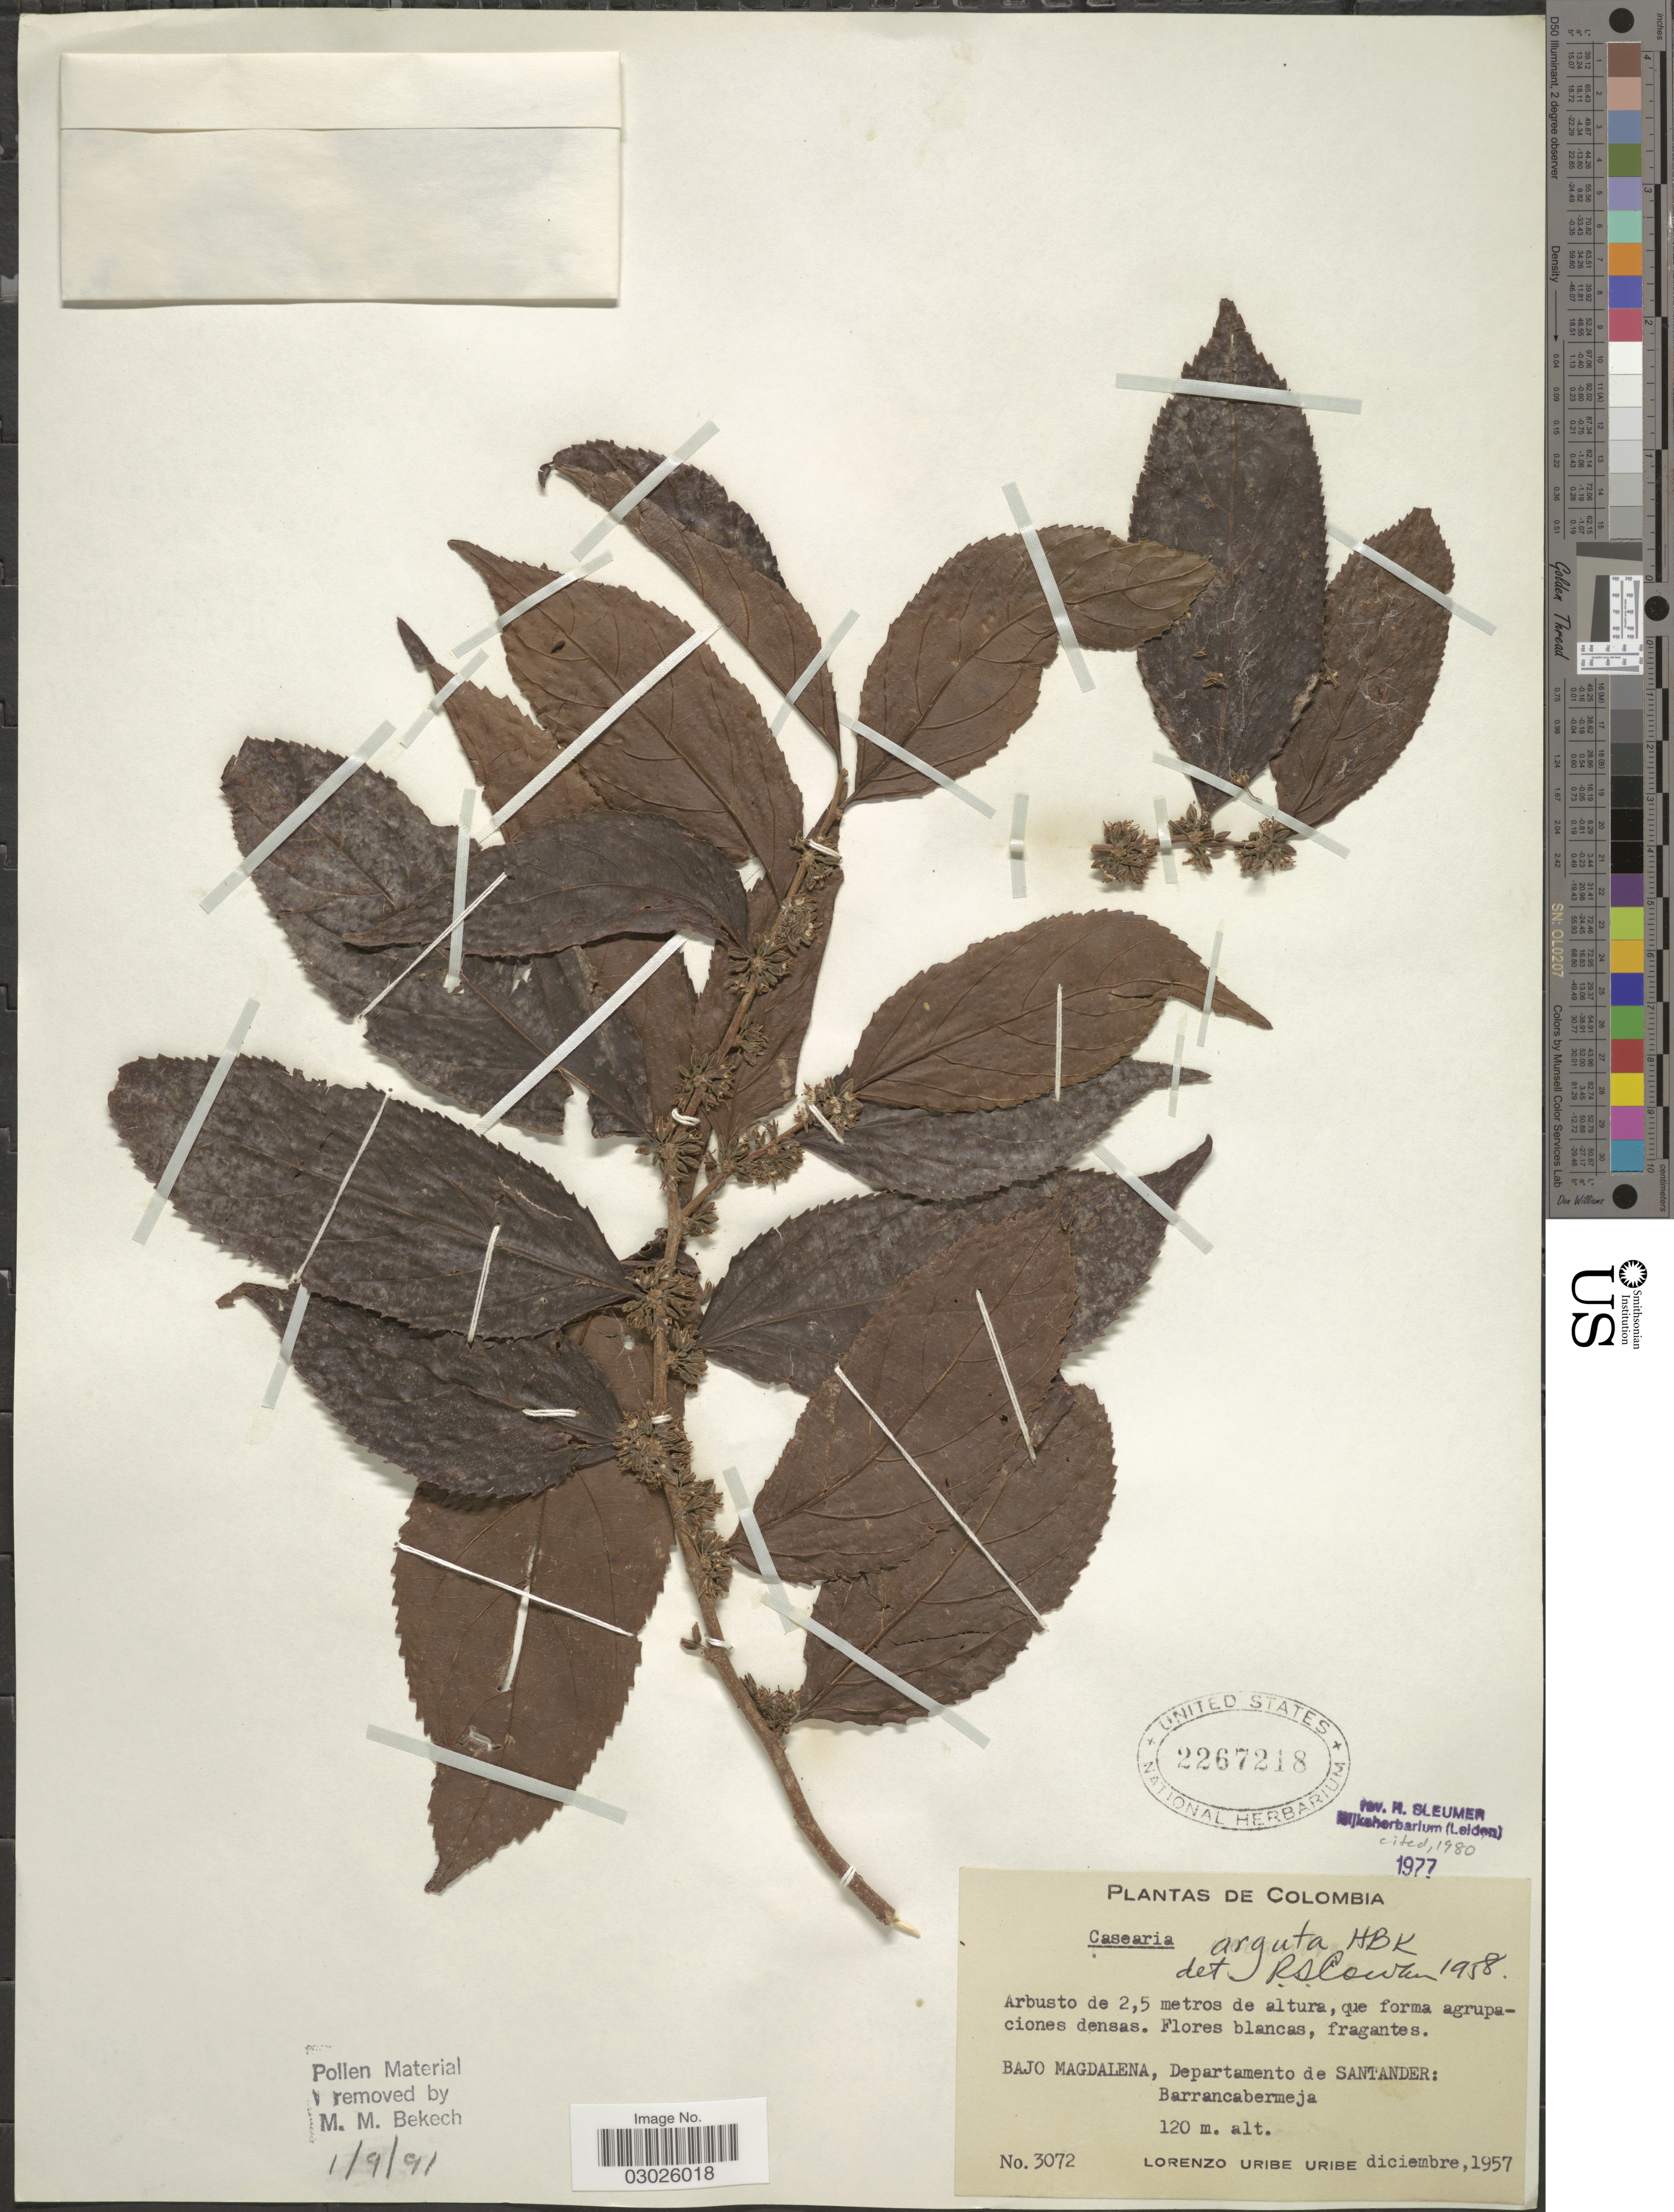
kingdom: Plantae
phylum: Tracheophyta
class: Magnoliopsida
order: Malpighiales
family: Salicaceae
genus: Casearia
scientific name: Casearia arguta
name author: Kunth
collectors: L. Uribe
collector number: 3072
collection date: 1957-12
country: Colombia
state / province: Santander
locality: Bajo Magdalena, Departamento de Santander: Barrancabermeja.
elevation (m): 120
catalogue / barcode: US 2267218